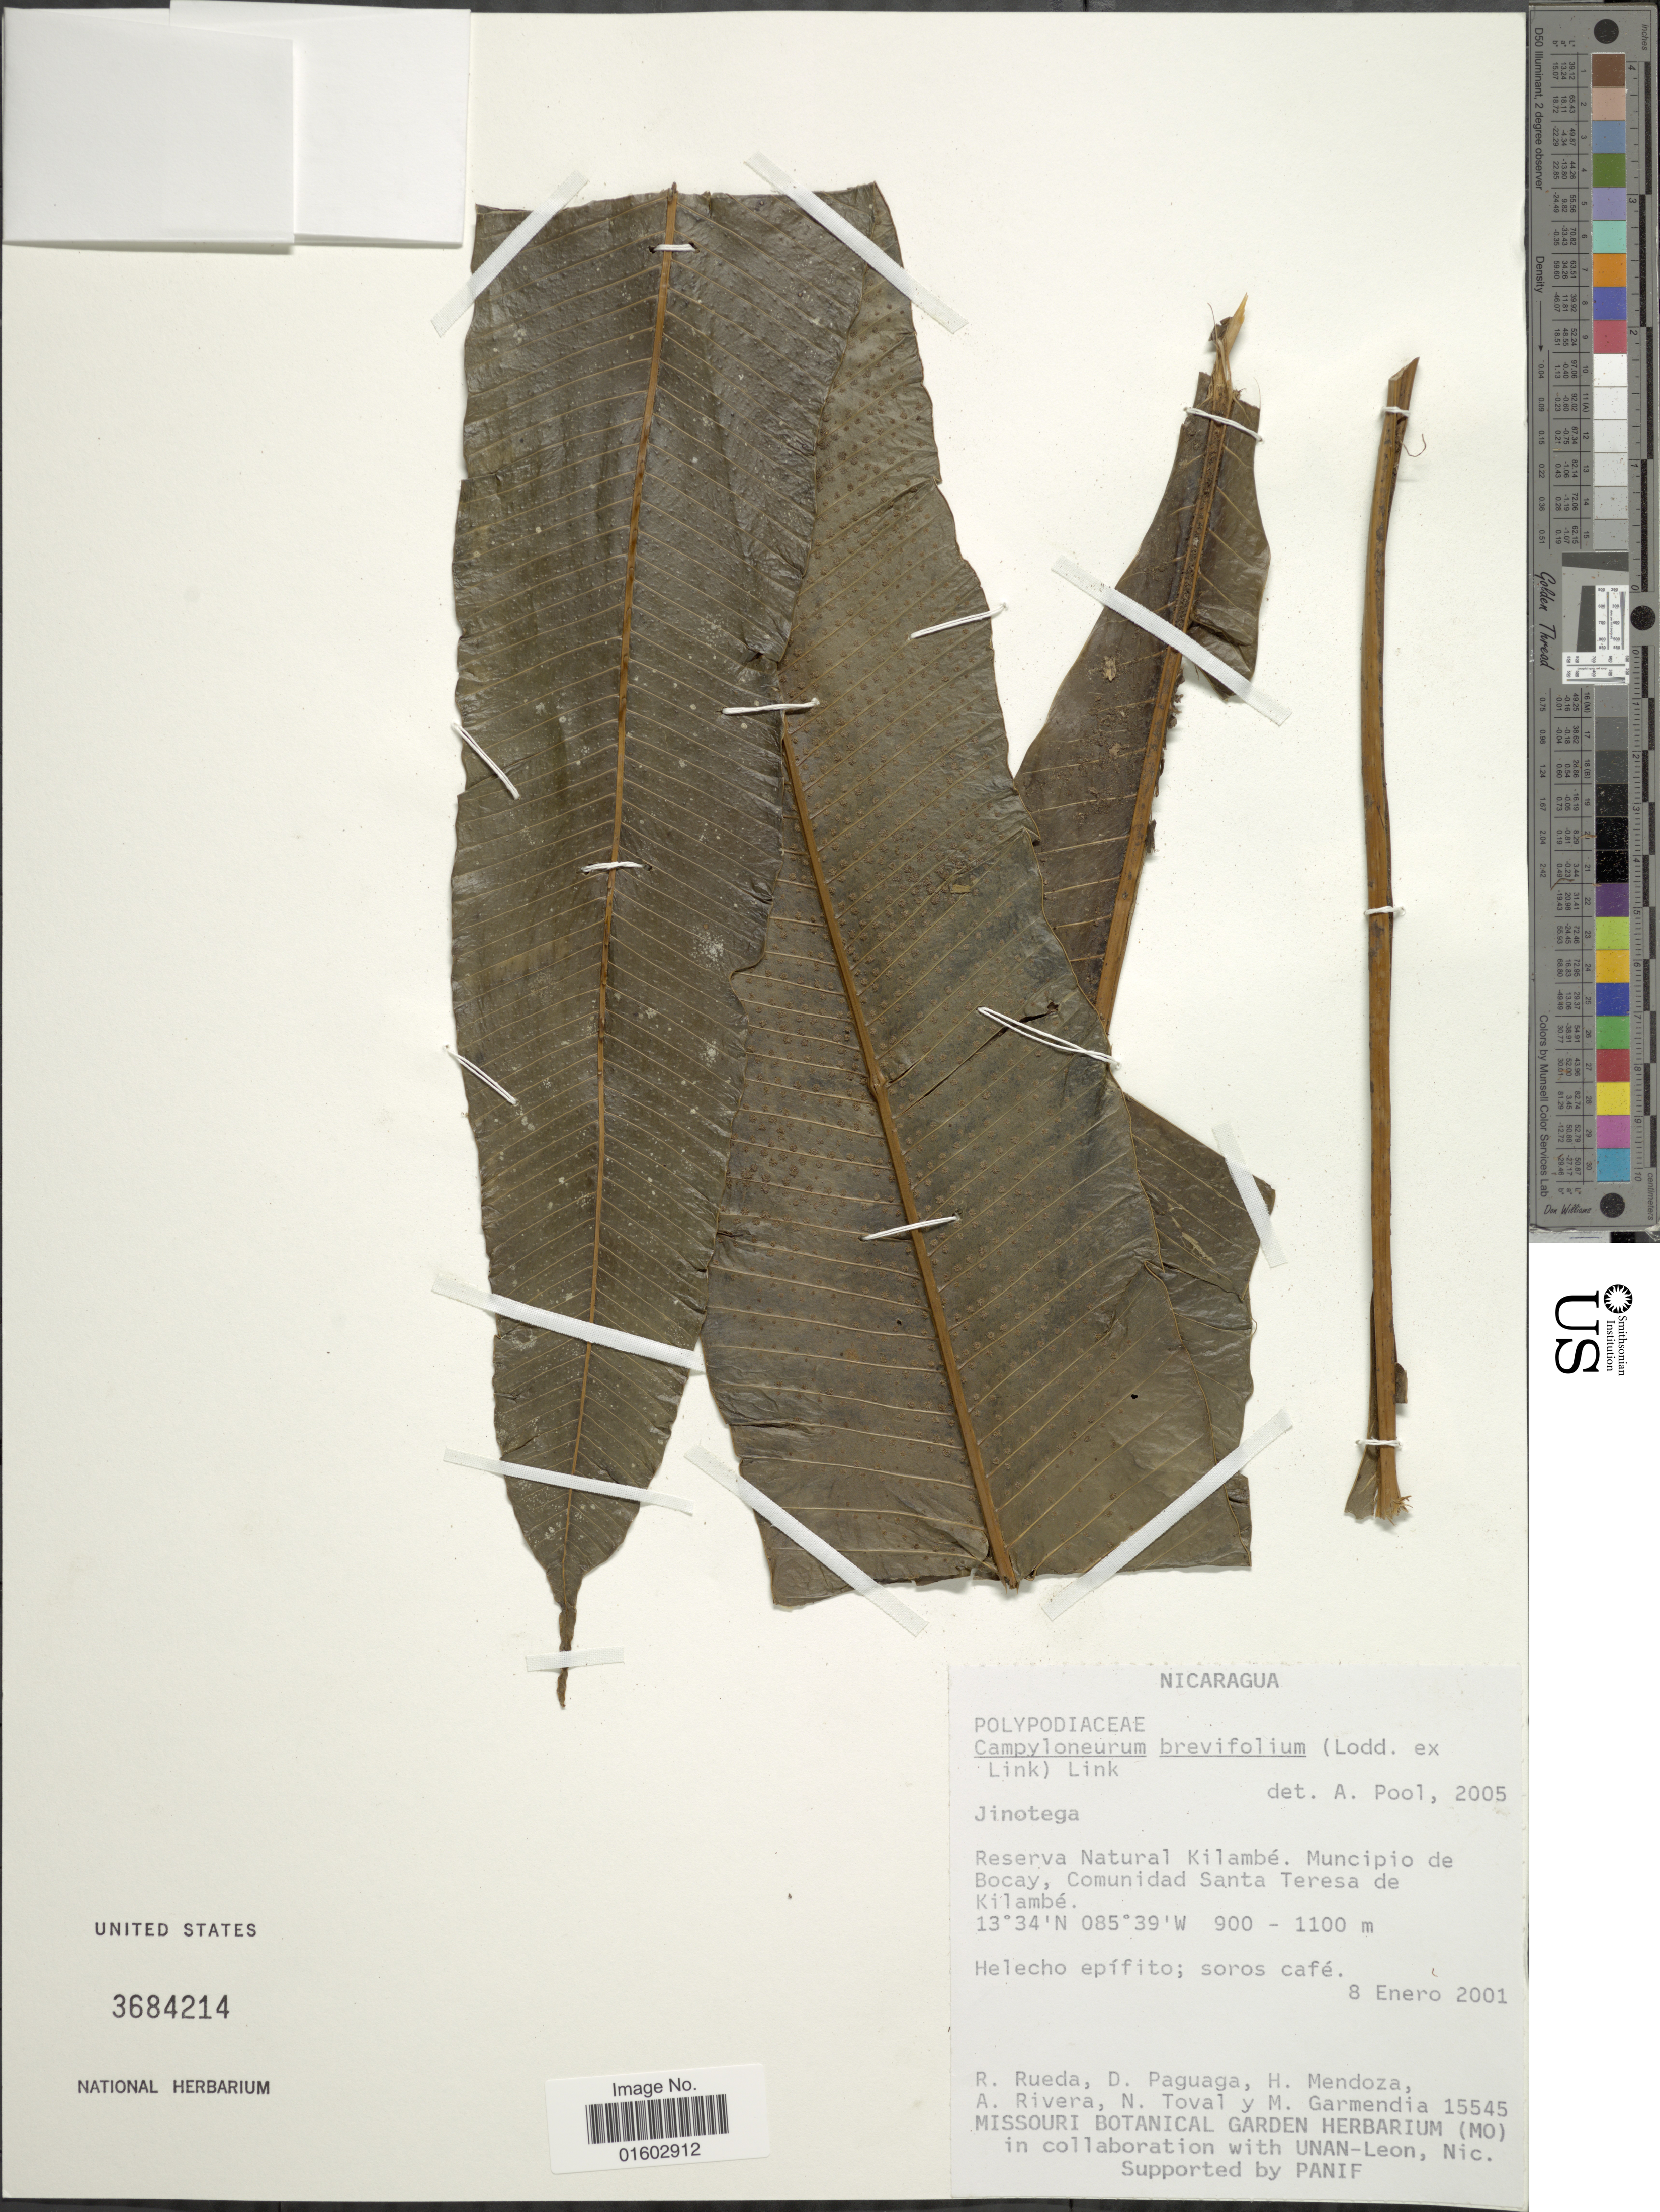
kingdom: Plantae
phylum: Tracheophyta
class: Polypodiopsida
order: Polypodiales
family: Polypodiaceae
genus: Campyloneurum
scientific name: Campyloneurum coarctatum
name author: (Kunze) Fée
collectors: R. Rueda, D. Paguaga, H. Mendoza, A. Rivera & et al.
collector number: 15545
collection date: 2001-01-08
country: Nicaragua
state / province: Jinotega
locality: Reserva Natural Kilambe. Municipio de Bocay, Comunidad Santa Teresa de Kilambe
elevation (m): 900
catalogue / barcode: US 3684214